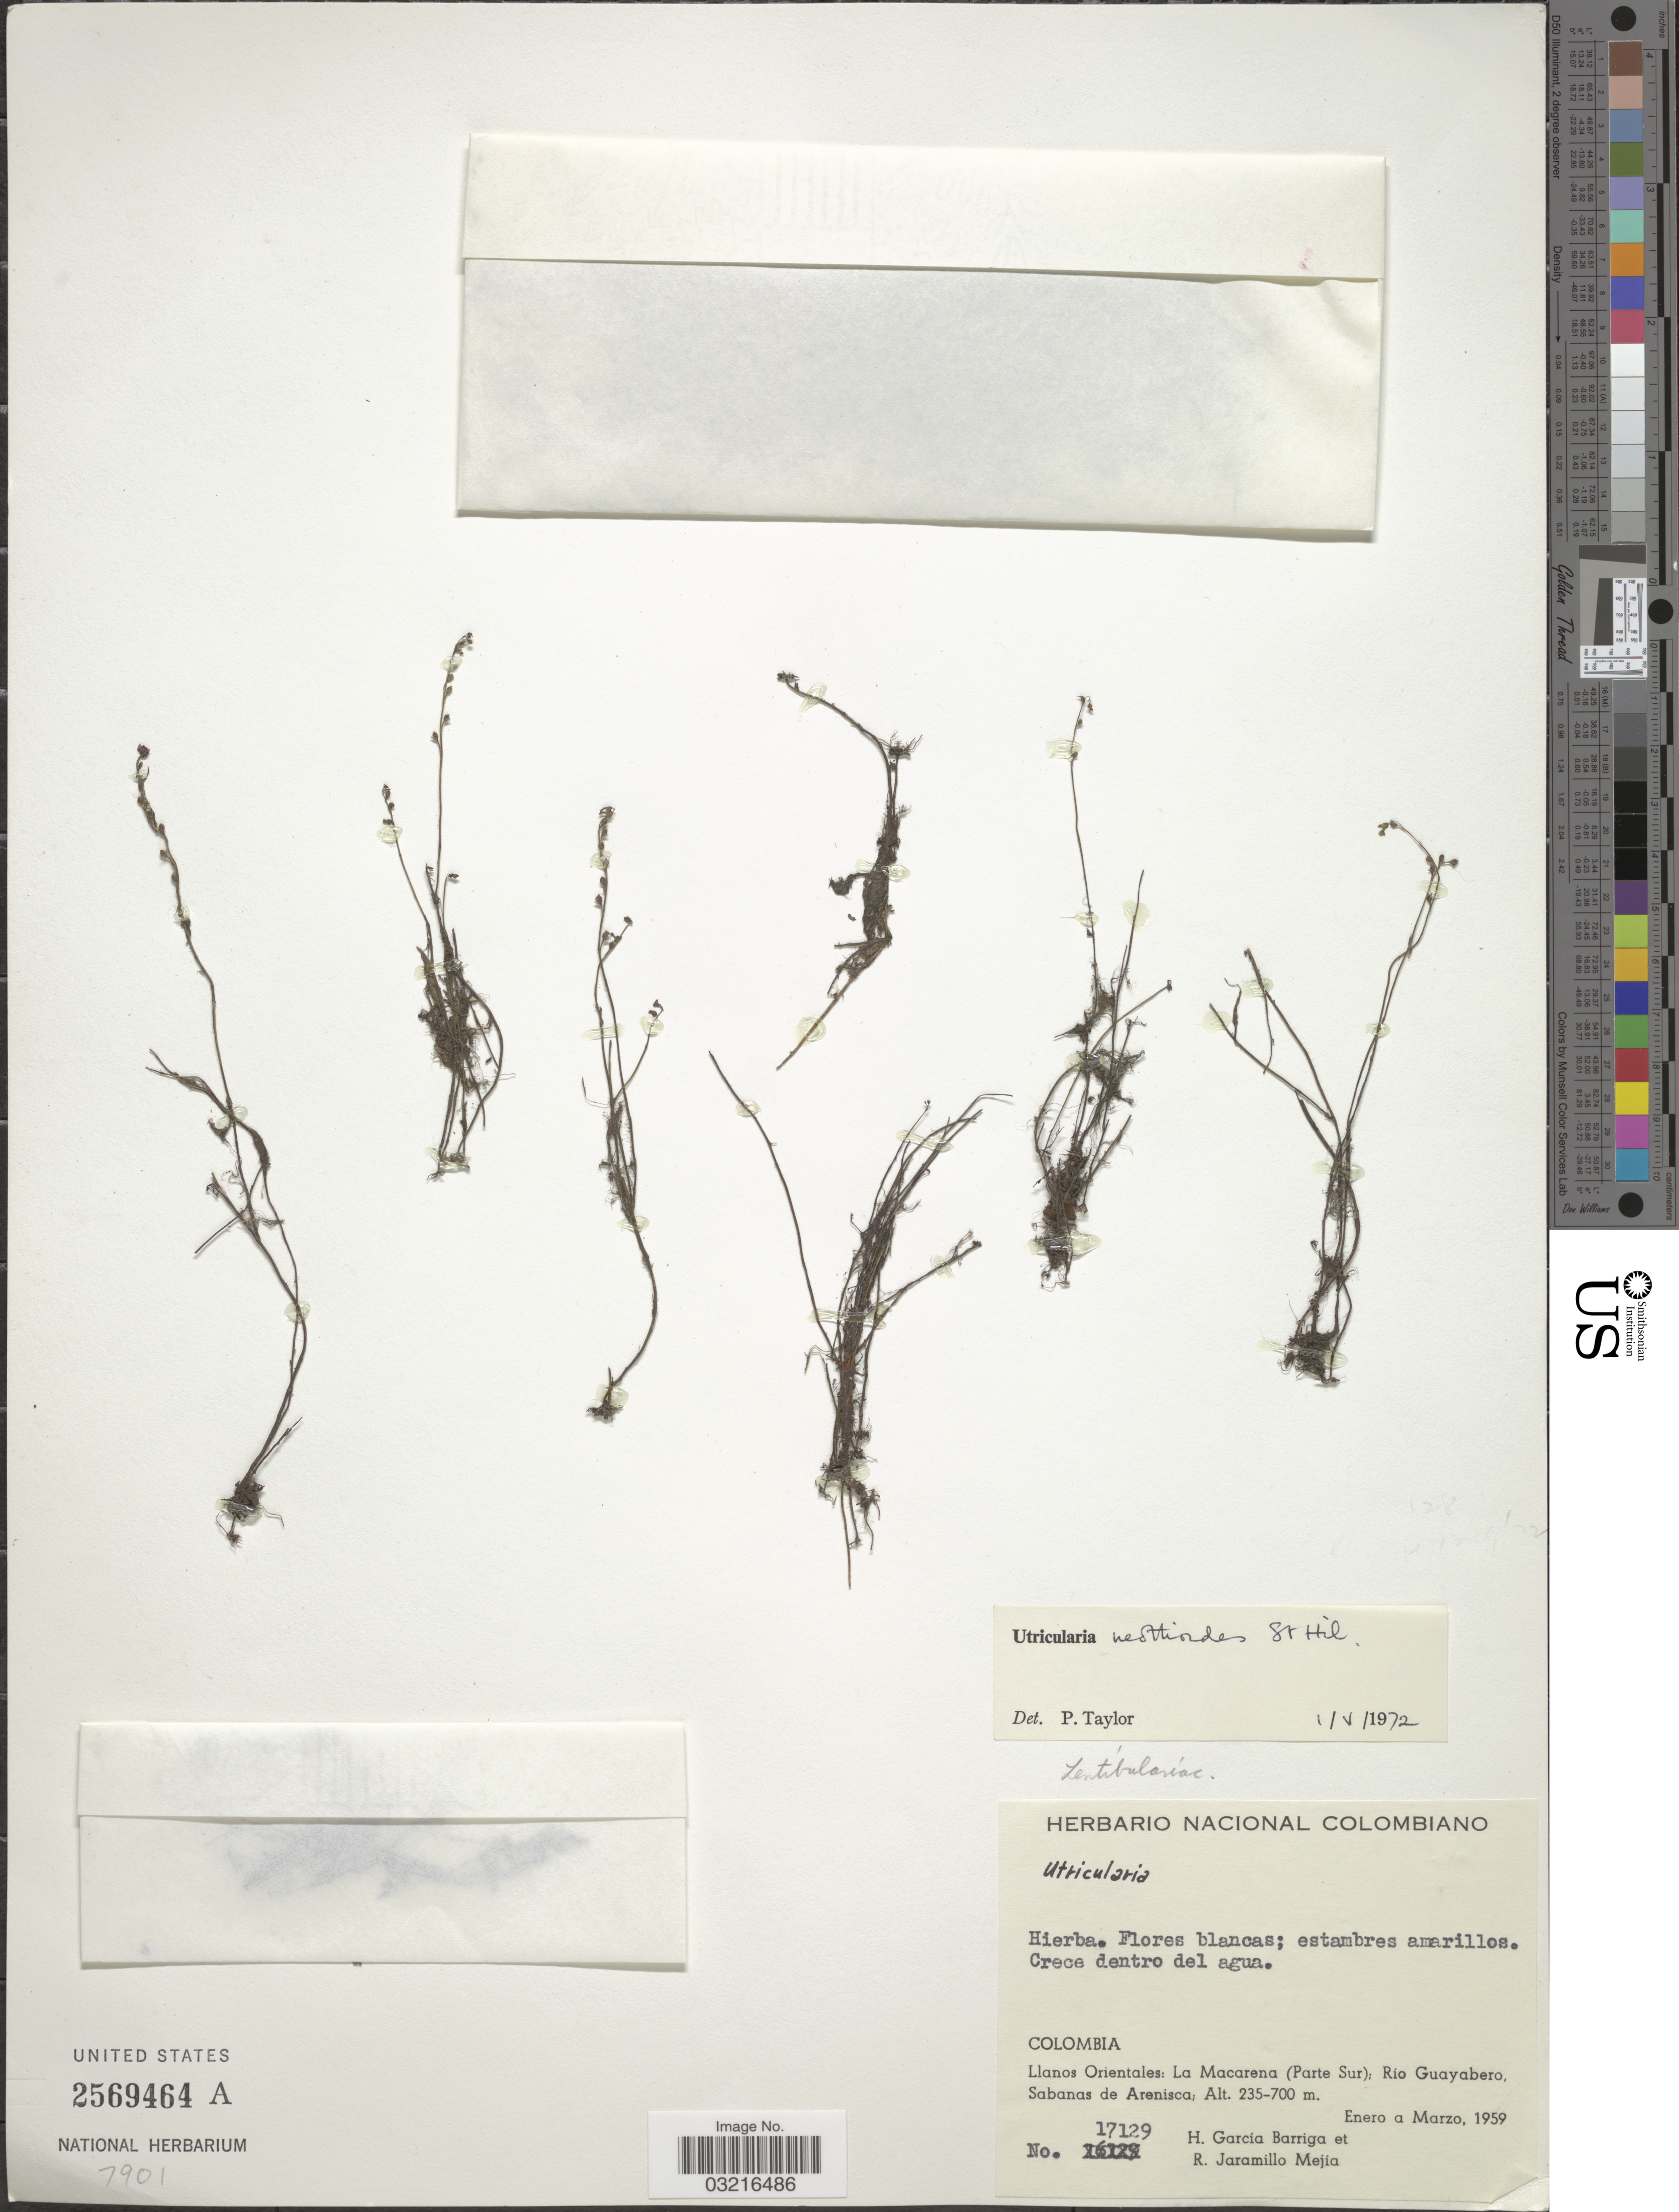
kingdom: Plantae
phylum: Tracheophyta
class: Magnoliopsida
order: Lamiales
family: Lentibulariaceae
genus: Utricularia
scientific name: Utricularia neottioides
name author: A. St.-Hil. & Girard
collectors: H. García Barriga & R. Jaramillo M.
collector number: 17129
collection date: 1959-01/1959-03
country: Colombia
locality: Llanos Orientales: La Macarena (Parte Sur); Rio Guayabero, Sabanas de Arenisca.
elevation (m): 235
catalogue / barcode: US 2569464A